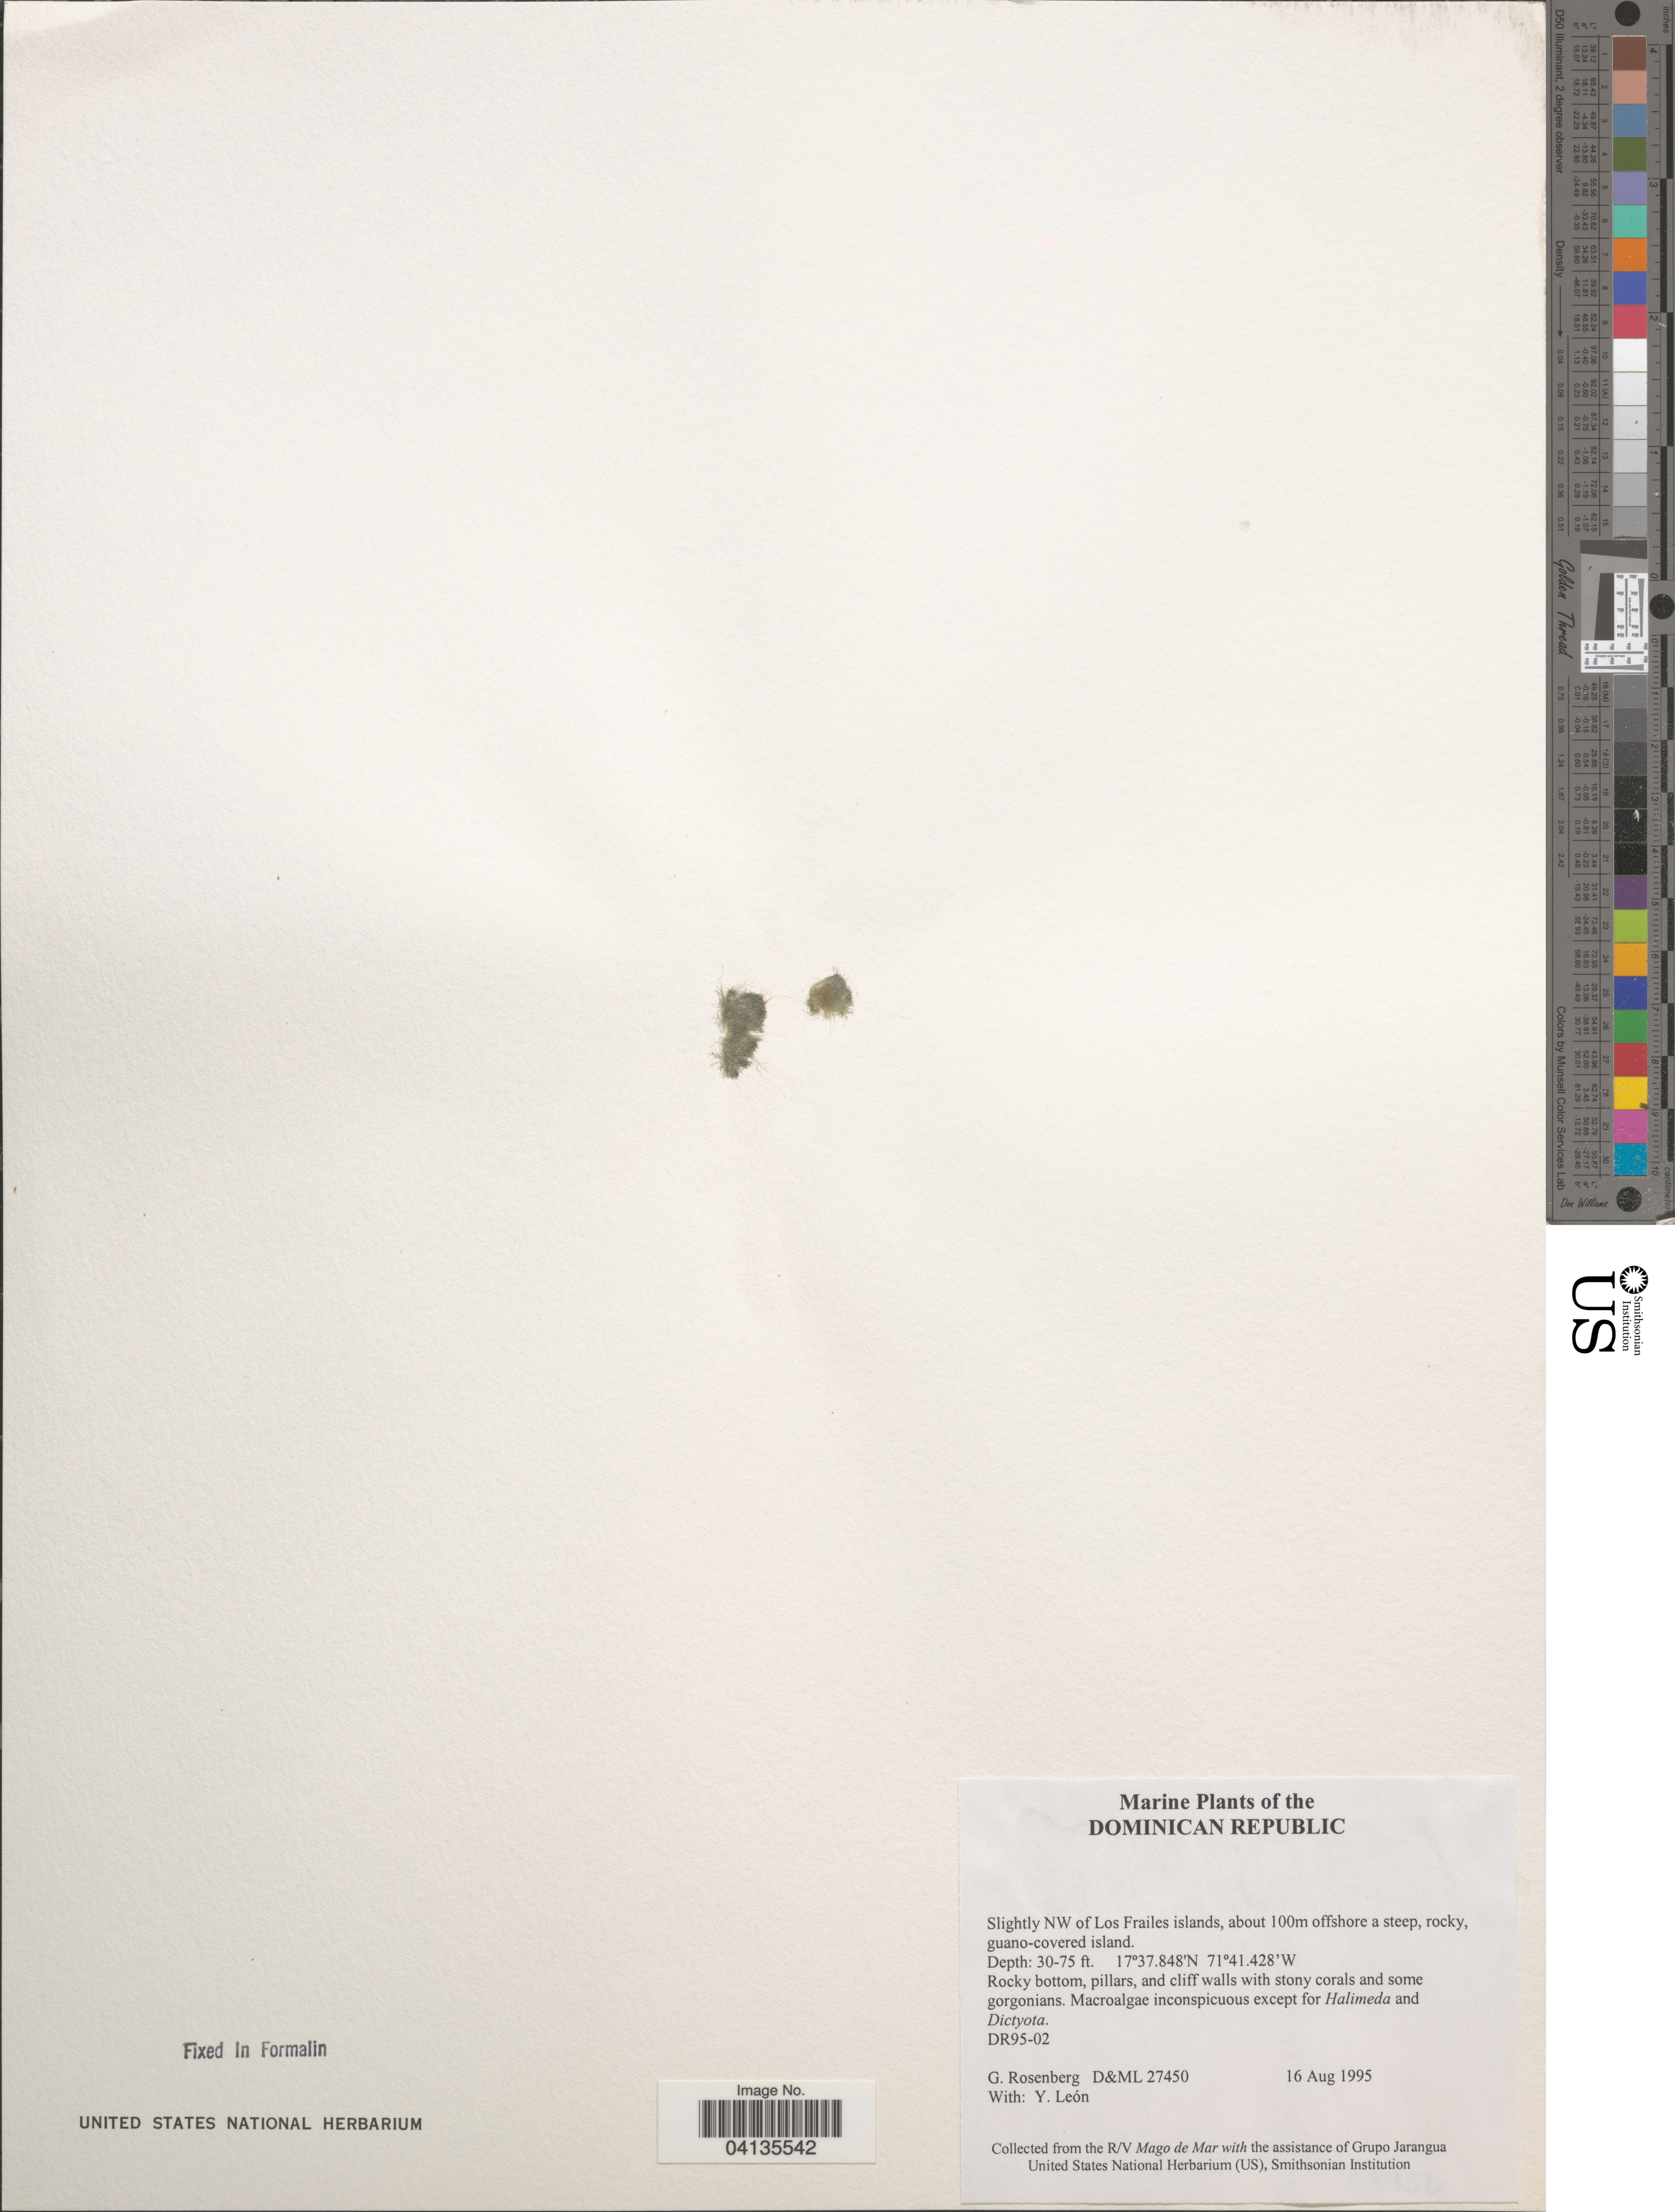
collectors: G. Rosenberg & Y. León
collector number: D&ML27450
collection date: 1995-08-16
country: Dominican Republic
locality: Slightly NW of Los Frailes islands, about 100m offshore a steep, rocky, guano-covered island. DR95-02.